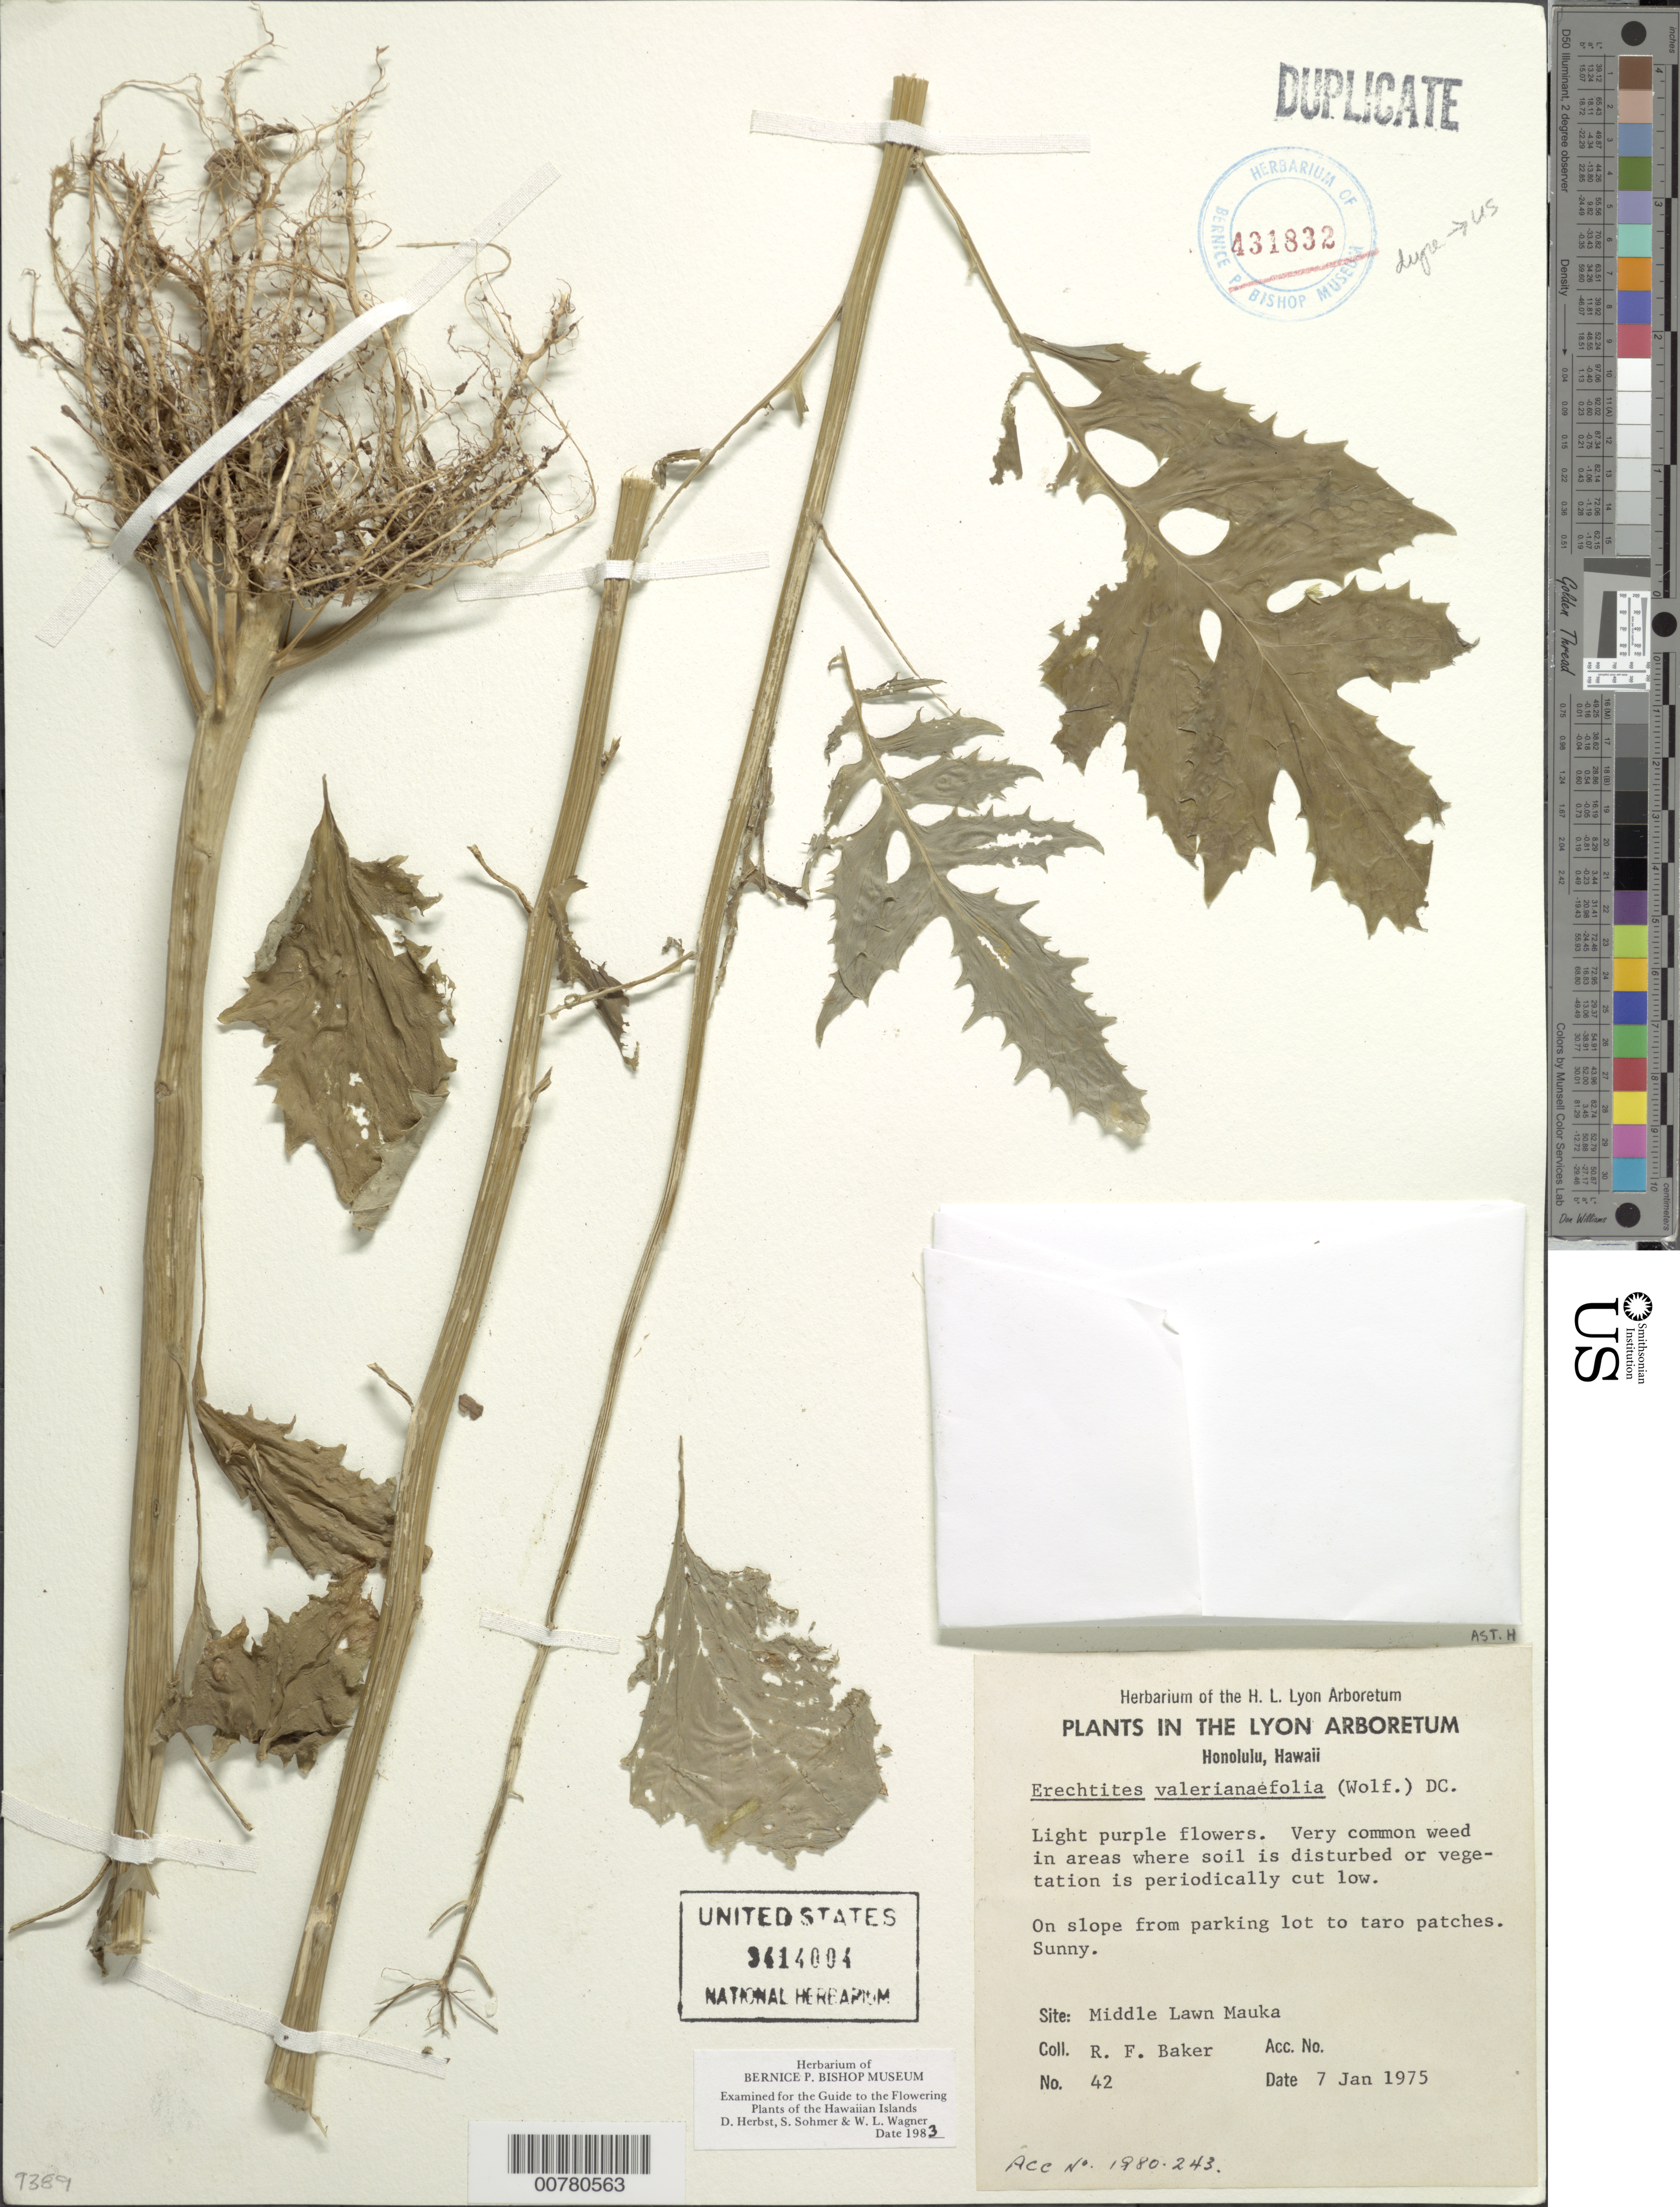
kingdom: Plantae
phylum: Tracheophyta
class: Magnoliopsida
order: Asterales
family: Asteraceae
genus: Erechtites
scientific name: Erechtites valerianifolius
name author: (Link ex Spreng.) DC.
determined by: Wagner, W. L.; Herbst, D. R.; Sohmer, S. H.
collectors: R. F. Baker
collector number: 42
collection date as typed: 7 Jan 1975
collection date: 1975-01-07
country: United States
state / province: Hawaii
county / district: Honolulu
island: Oahu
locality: Lyon Arboretum, Middle Lawn Mauka, Slope from parking lot to taro patches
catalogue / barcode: US 3414004